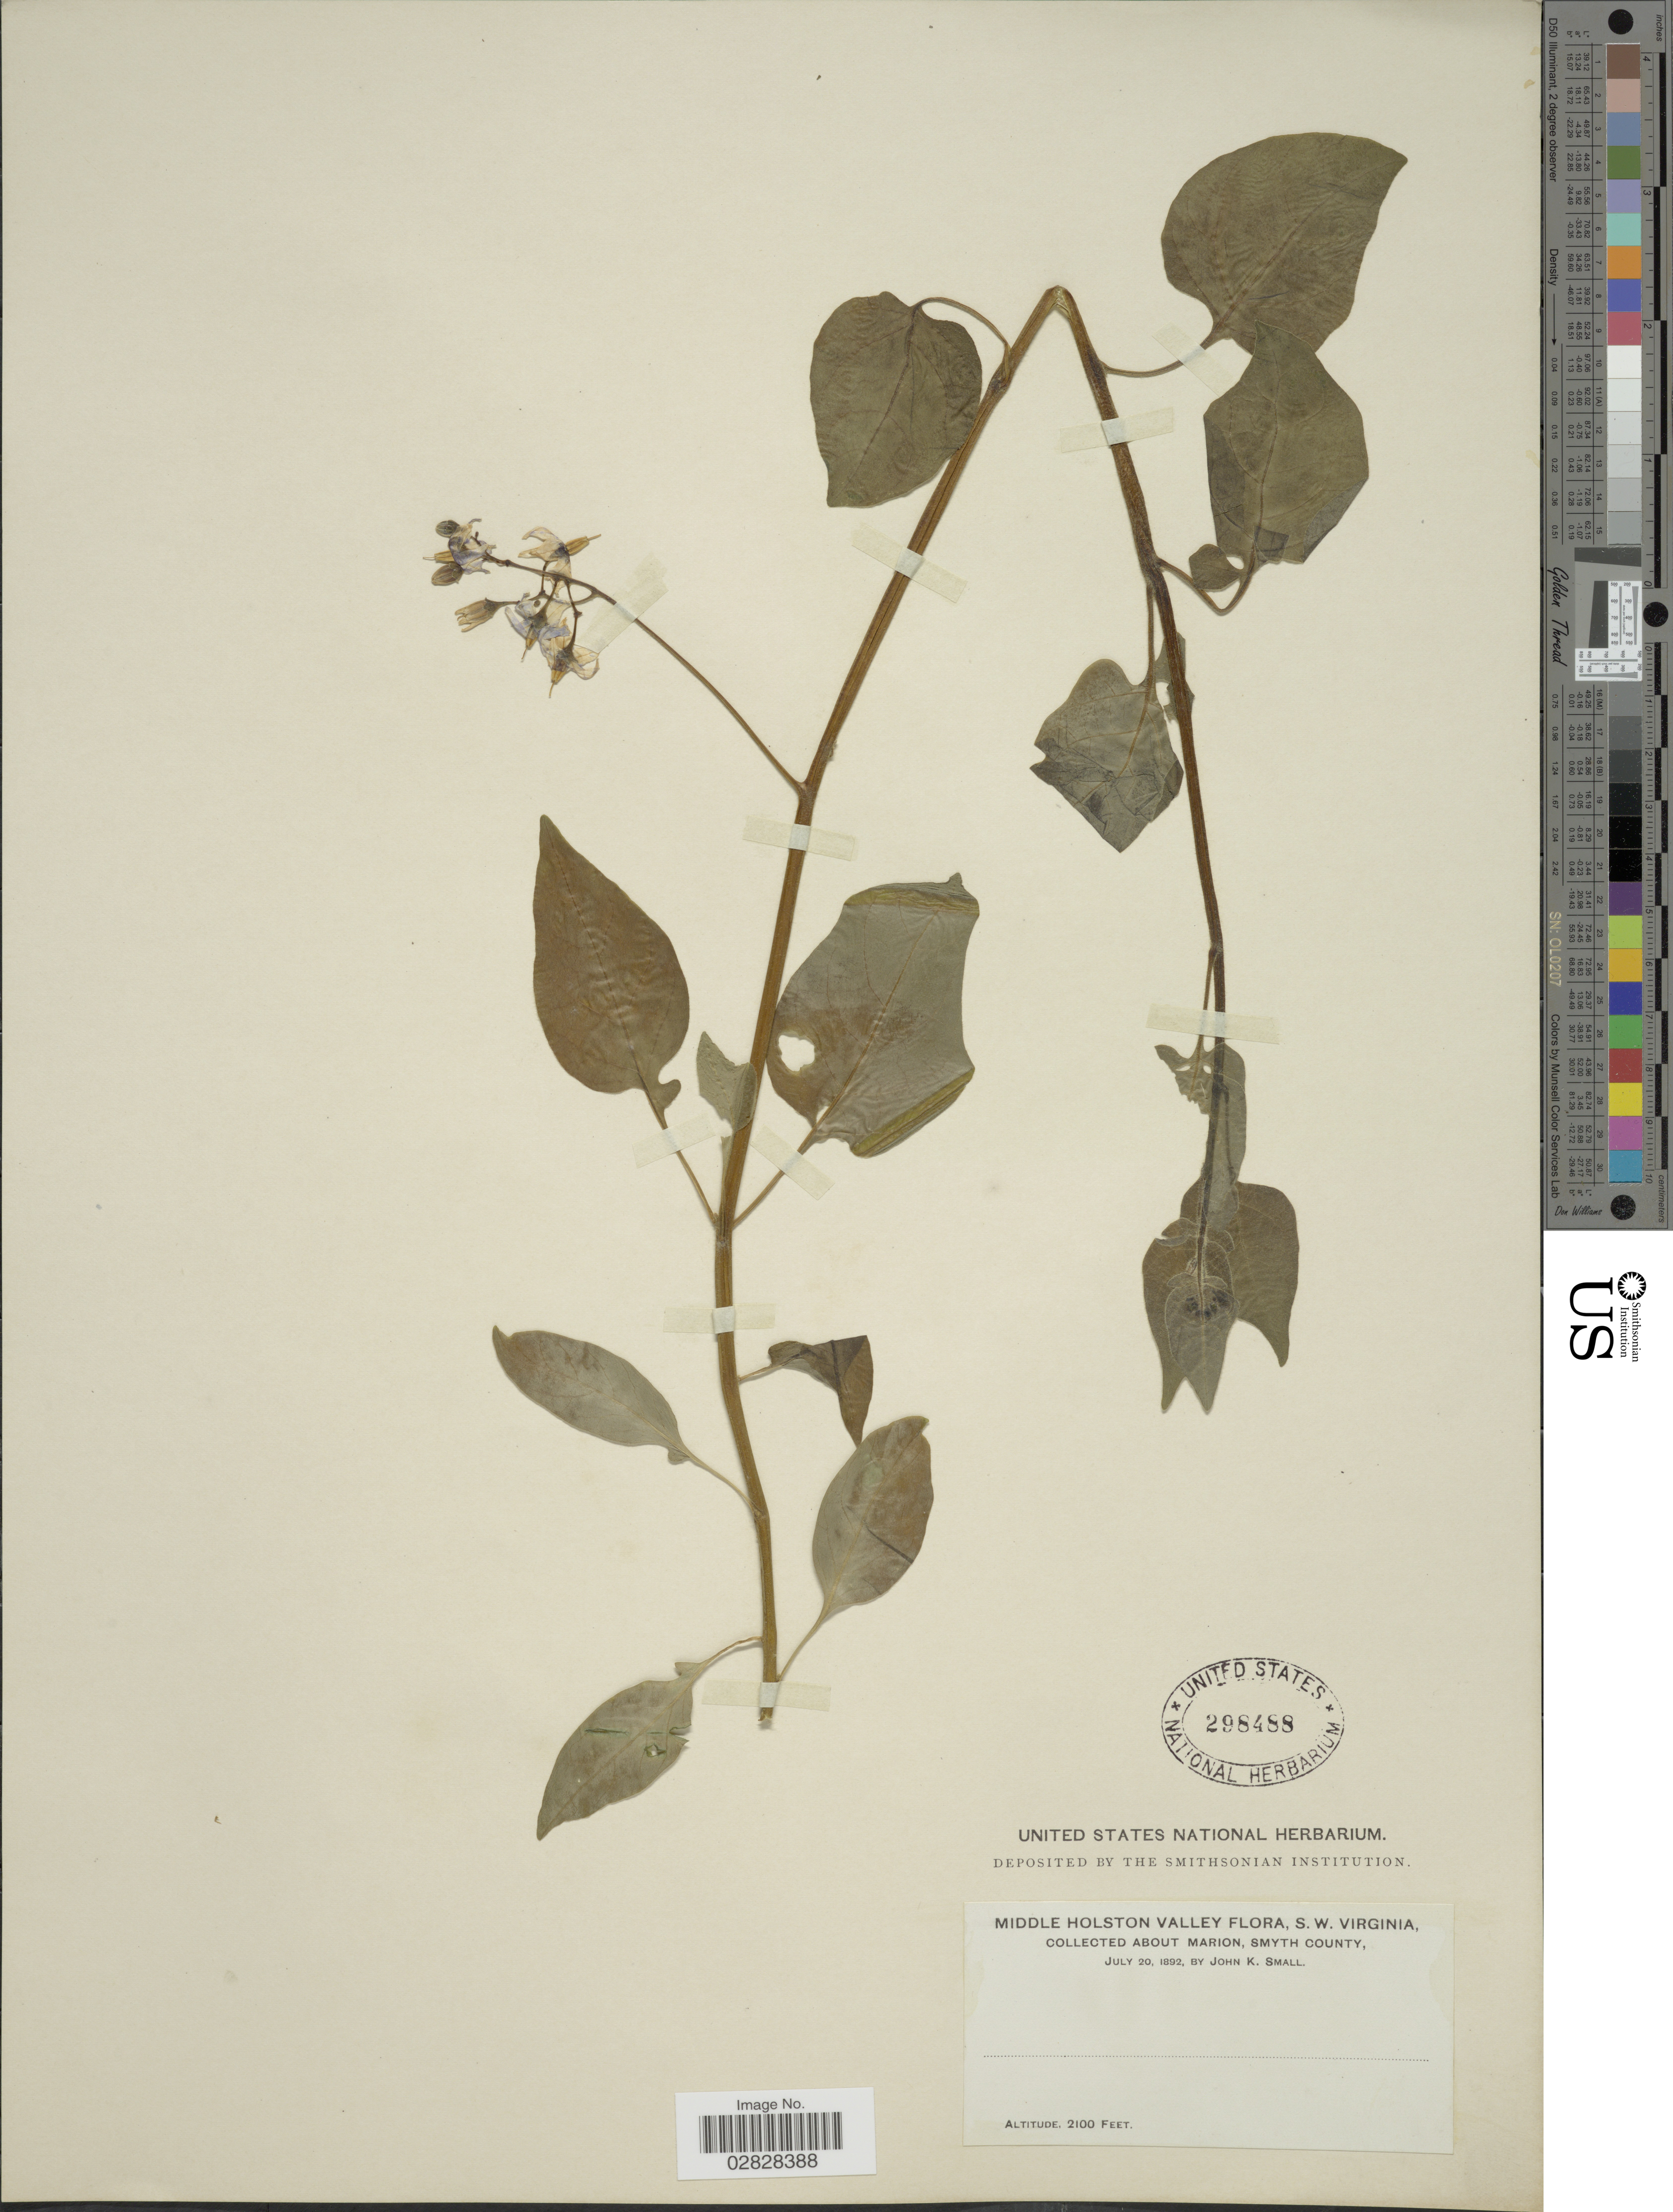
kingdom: Plantae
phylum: Tracheophyta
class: Magnoliopsida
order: Solanales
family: Solanaceae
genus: Solanum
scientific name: Solanum dulcamara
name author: L.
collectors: J. K. Small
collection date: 1892-07-20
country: United States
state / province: Virginia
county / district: Smyth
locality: S.W. Virginia. Middle Holston Valley. About Marion, Smyth County.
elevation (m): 640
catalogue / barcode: US 298488